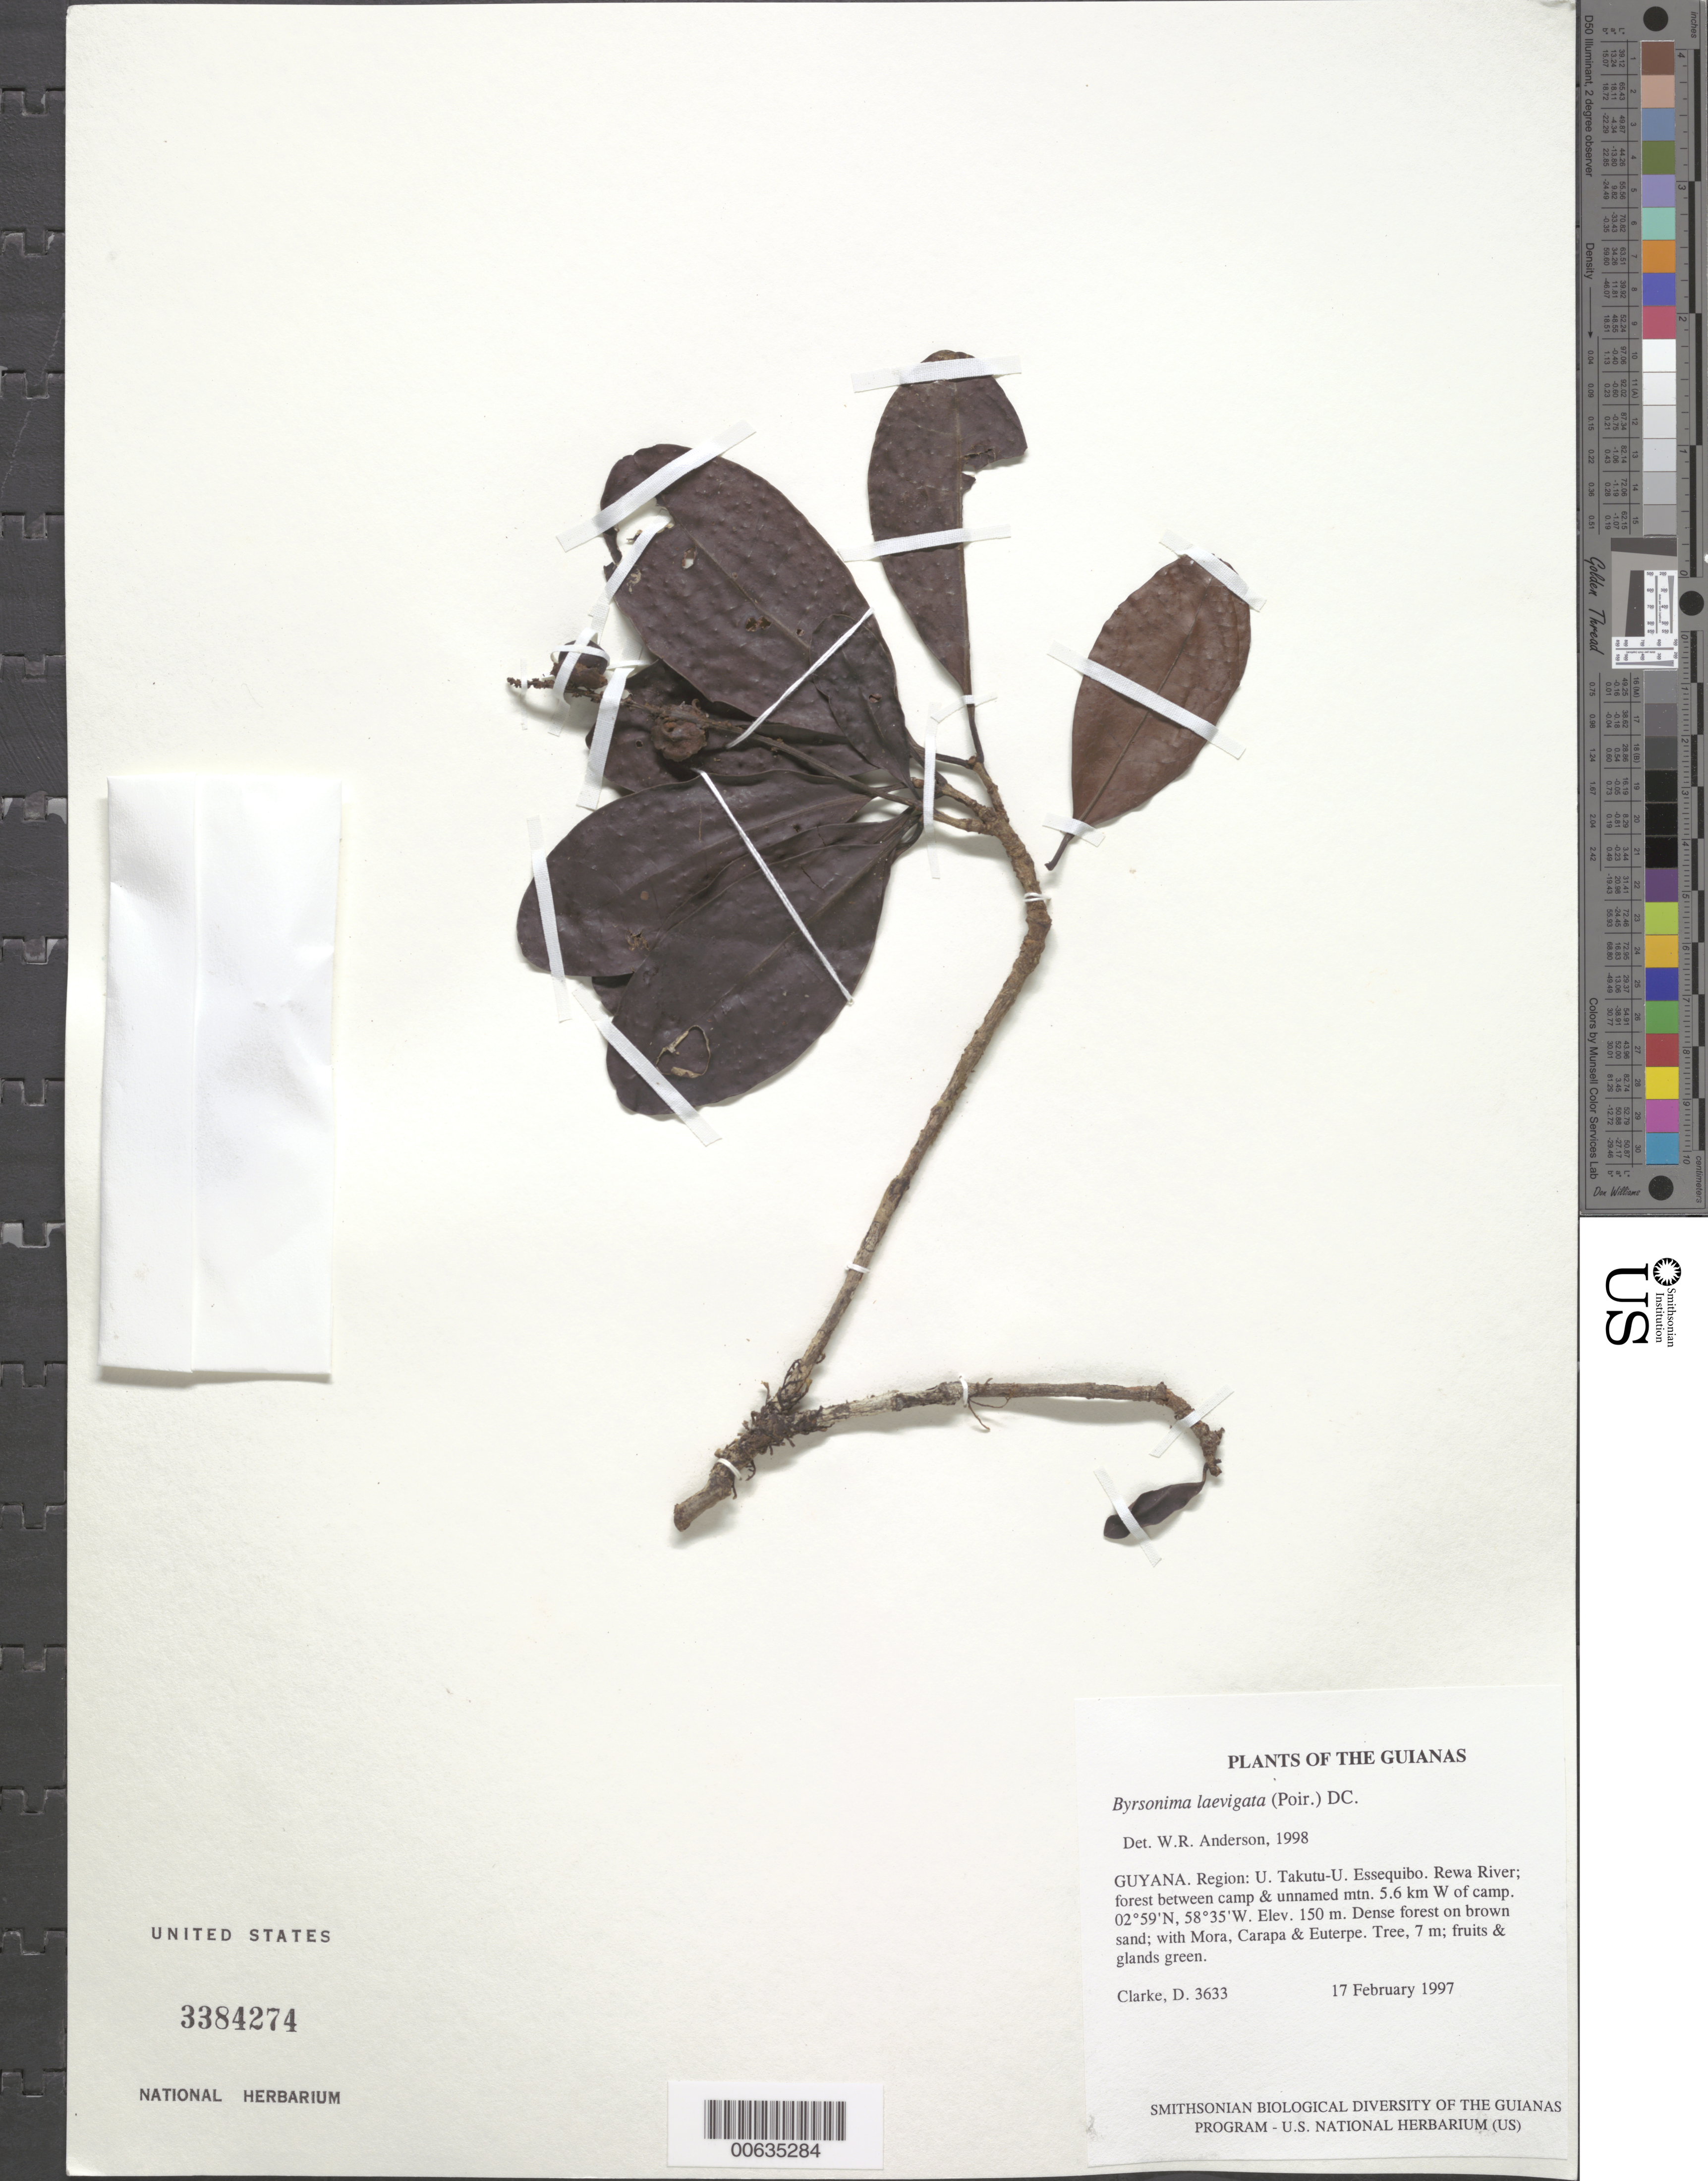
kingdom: Plantae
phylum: Tracheophyta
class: Magnoliopsida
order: Malpighiales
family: Malpighiaceae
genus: Byrsonima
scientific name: Byrsonima laevigata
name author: (Poir.) DC.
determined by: Anderson, W. R., (MICH), University of Michigan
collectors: H. D. Clarke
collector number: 3633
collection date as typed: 17 February 1997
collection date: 1997-02-17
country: Guyana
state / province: U. Takutu-U. Essequibo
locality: Rewa River; forest between camp & unnamed mtn. 5.6 km W of camp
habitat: Dense forest on brown sand; with Mora, Carapa & Euterpe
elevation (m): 150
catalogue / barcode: US 3384274